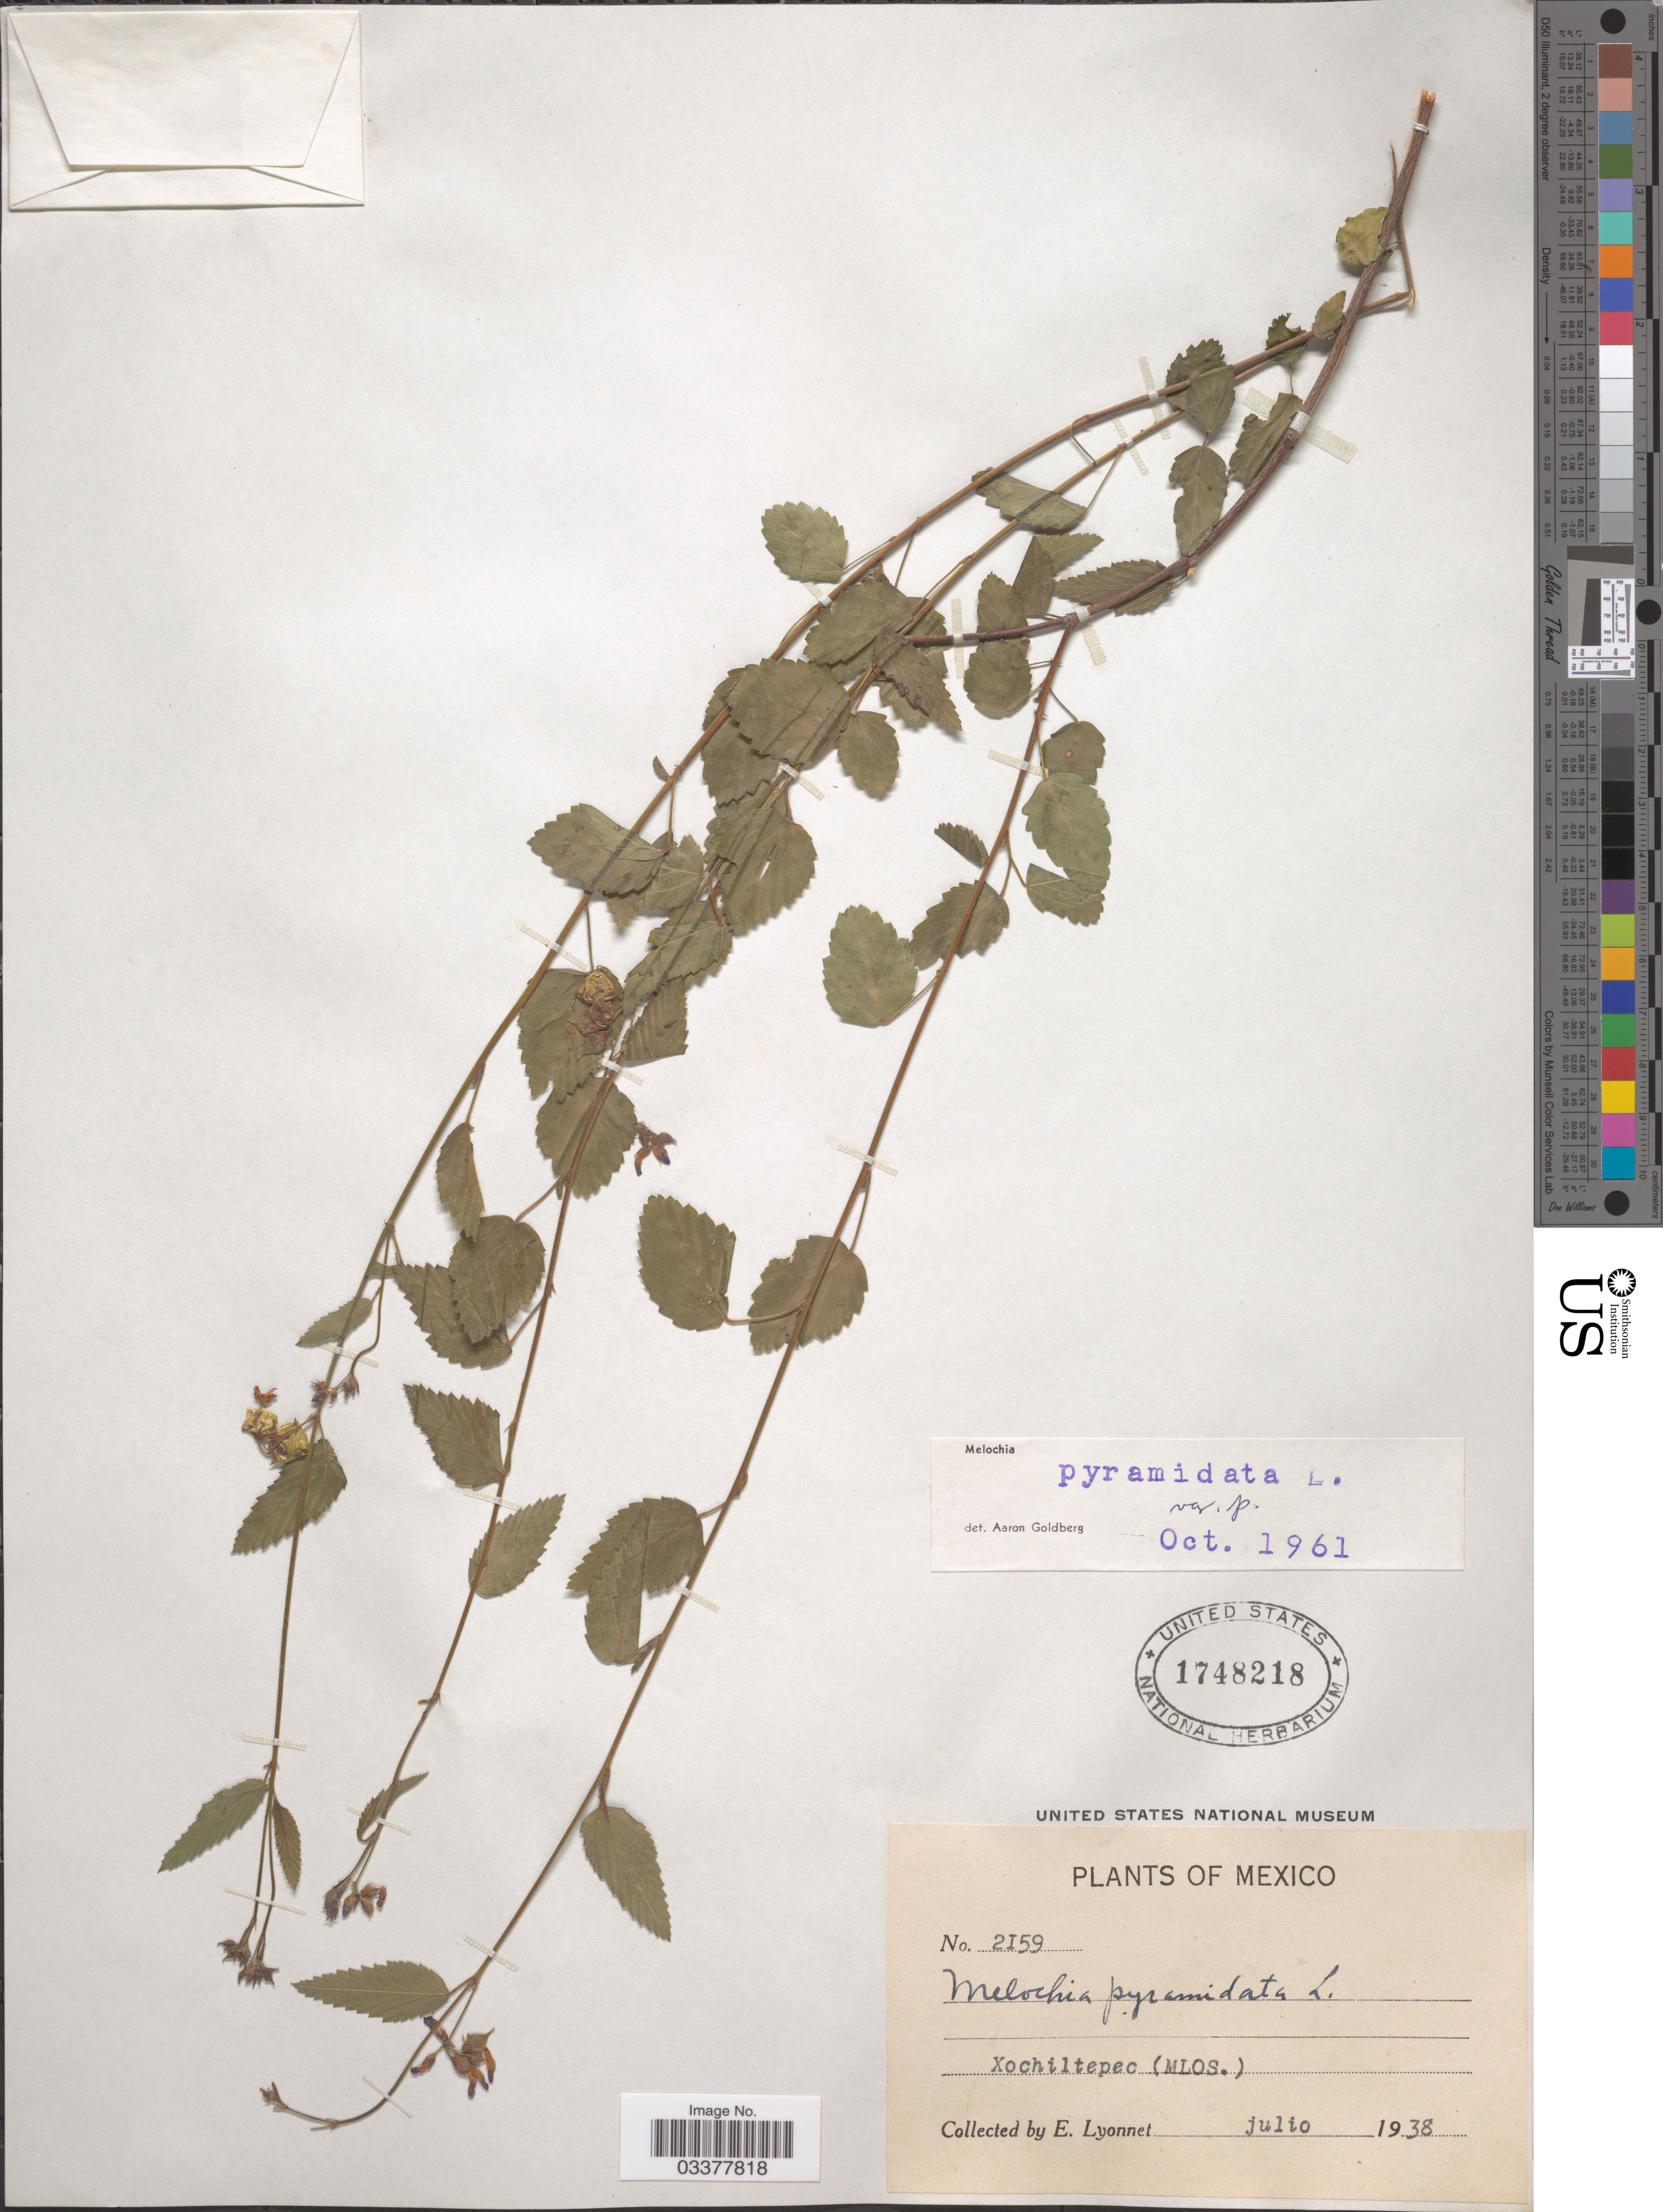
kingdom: Plantae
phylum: Tracheophyta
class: Magnoliopsida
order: Malvales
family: Malvaceae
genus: Melochia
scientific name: Melochia pyramidata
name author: L.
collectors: E. Lyonnel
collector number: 2159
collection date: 1938-07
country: Mexico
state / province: Morelos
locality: Xochiltepec (Mlos.).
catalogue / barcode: US 1748218